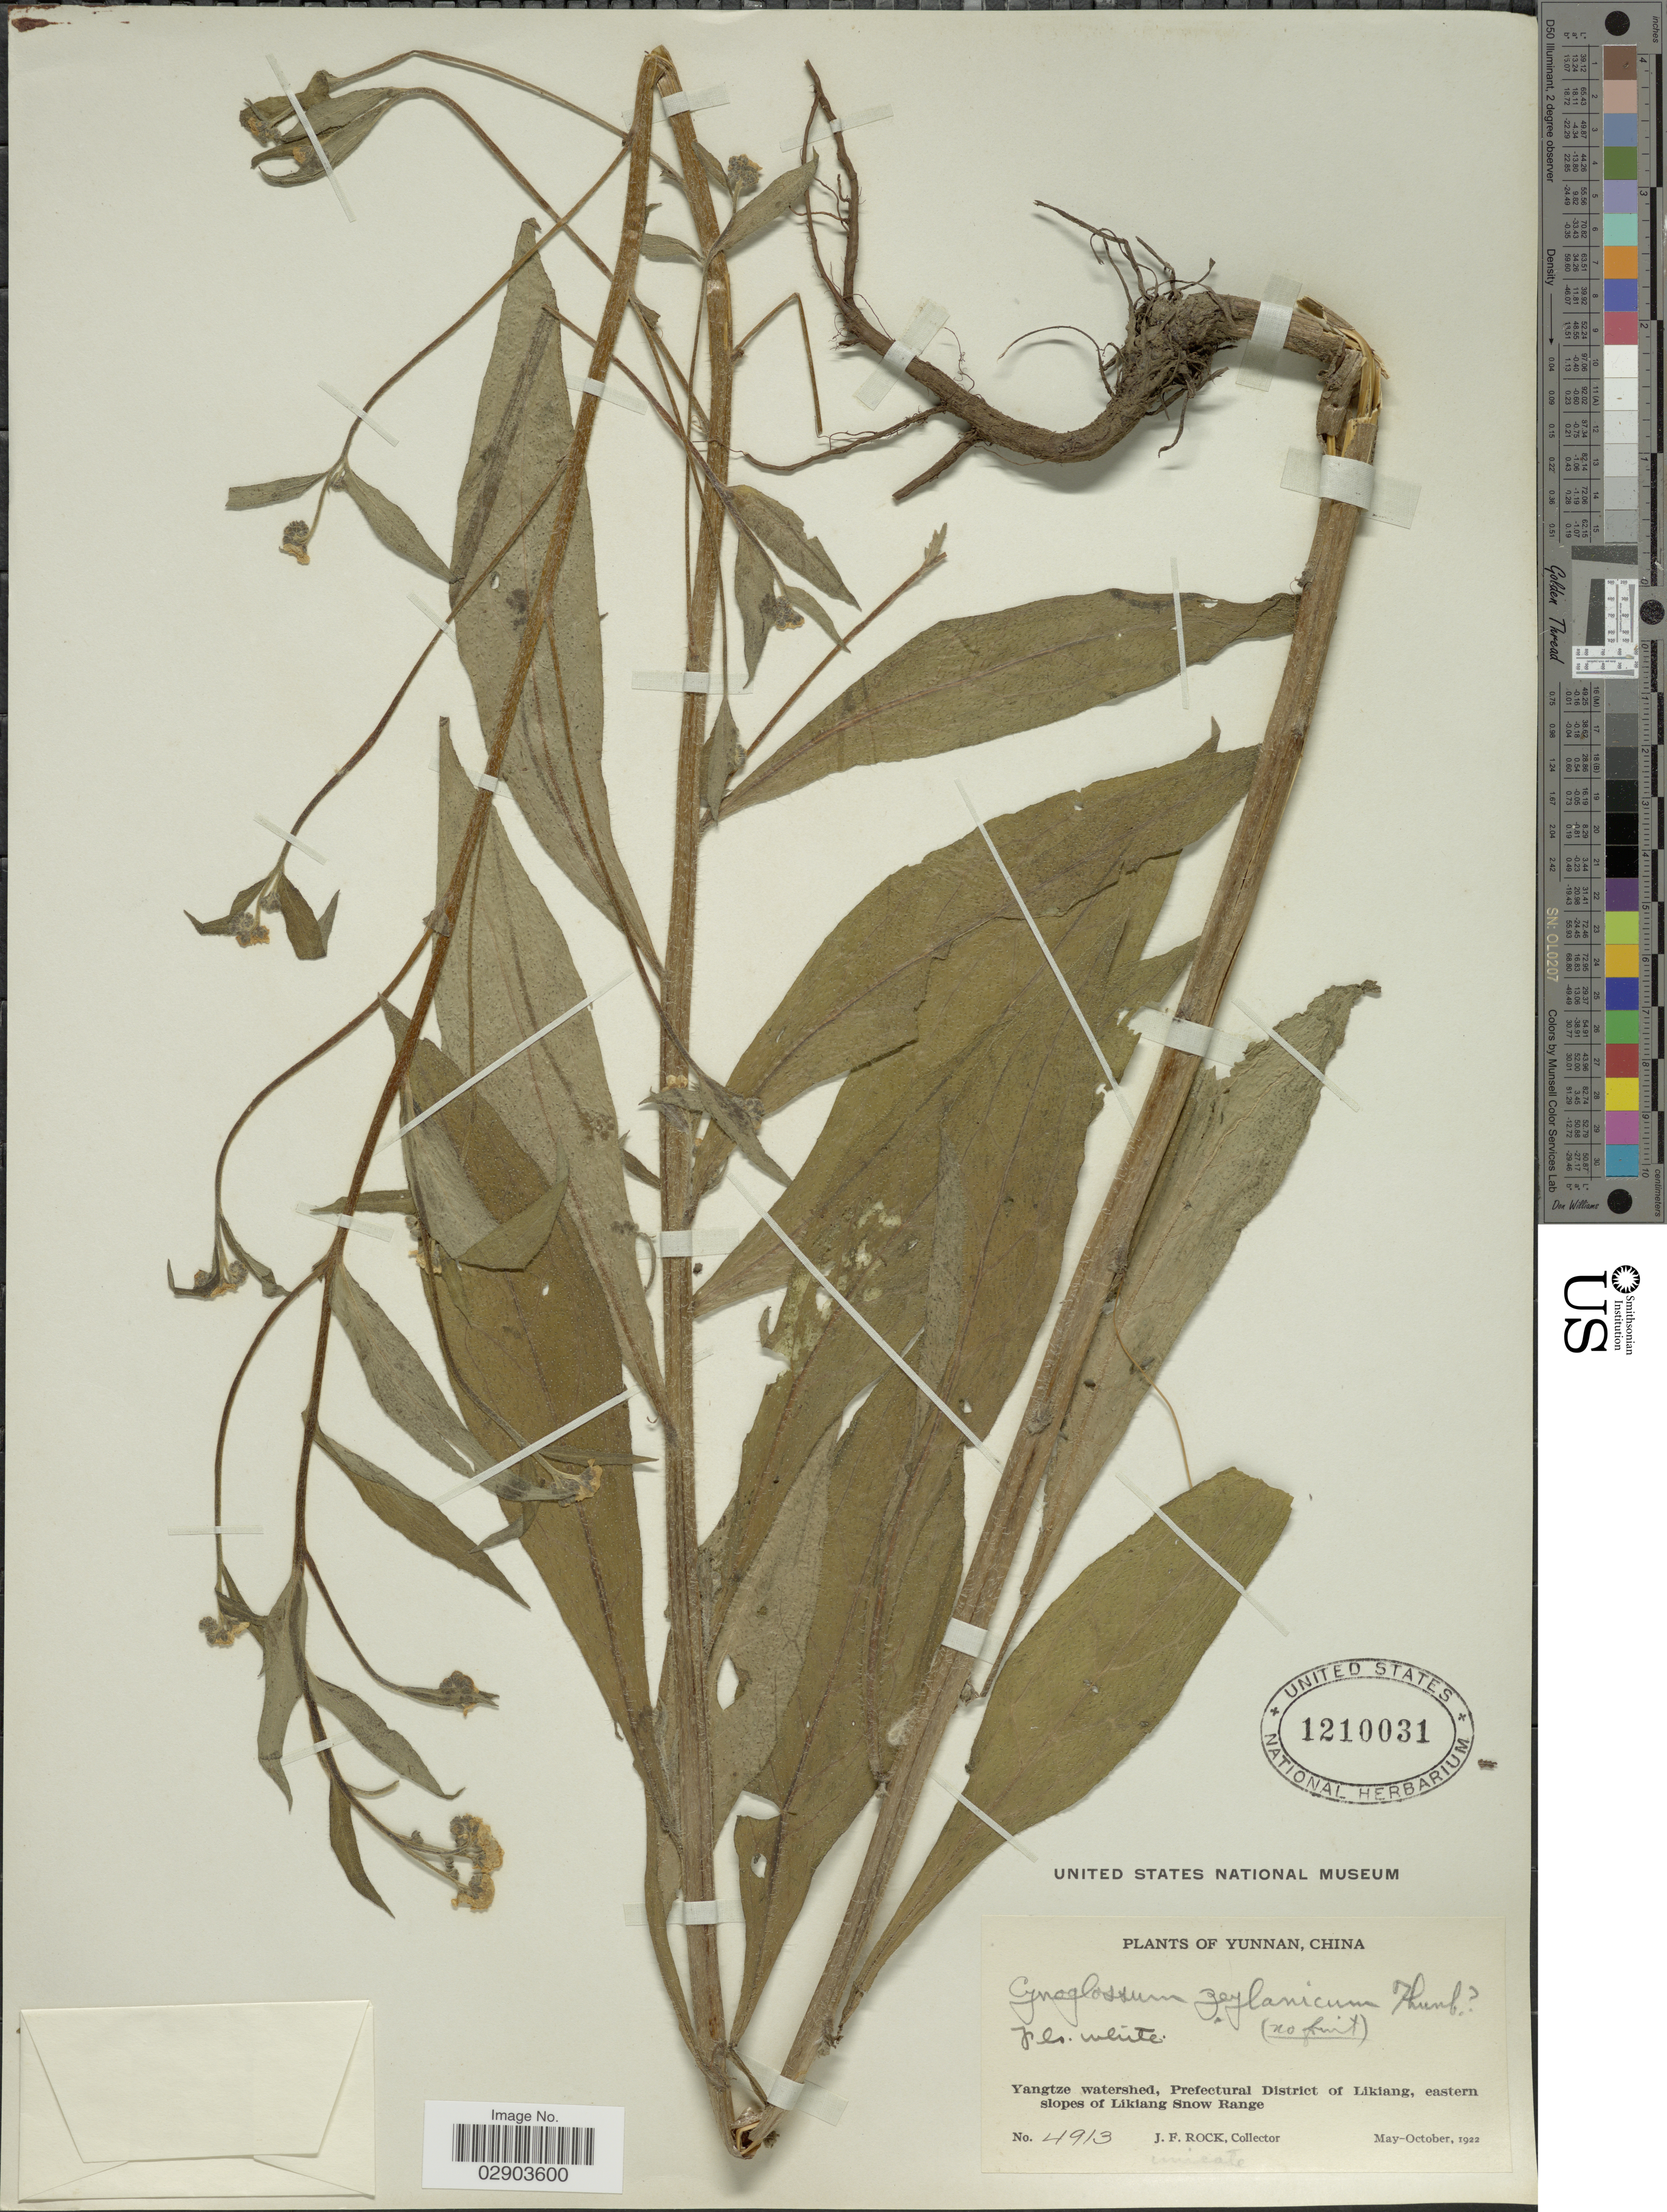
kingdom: Plantae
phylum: Tracheophyta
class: Magnoliopsida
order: Boraginales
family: Boraginaceae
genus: Cynoglossum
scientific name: Cynoglossum zeylanicum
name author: Thunb. ex Lehm.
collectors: J. Rock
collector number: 4913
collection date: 1922-05/1922-10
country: China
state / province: Yunnan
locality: Yangtze watershed, Prefectural District of Likiang, eastern slopes of Likiang Snow Range.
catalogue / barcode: US 1210031